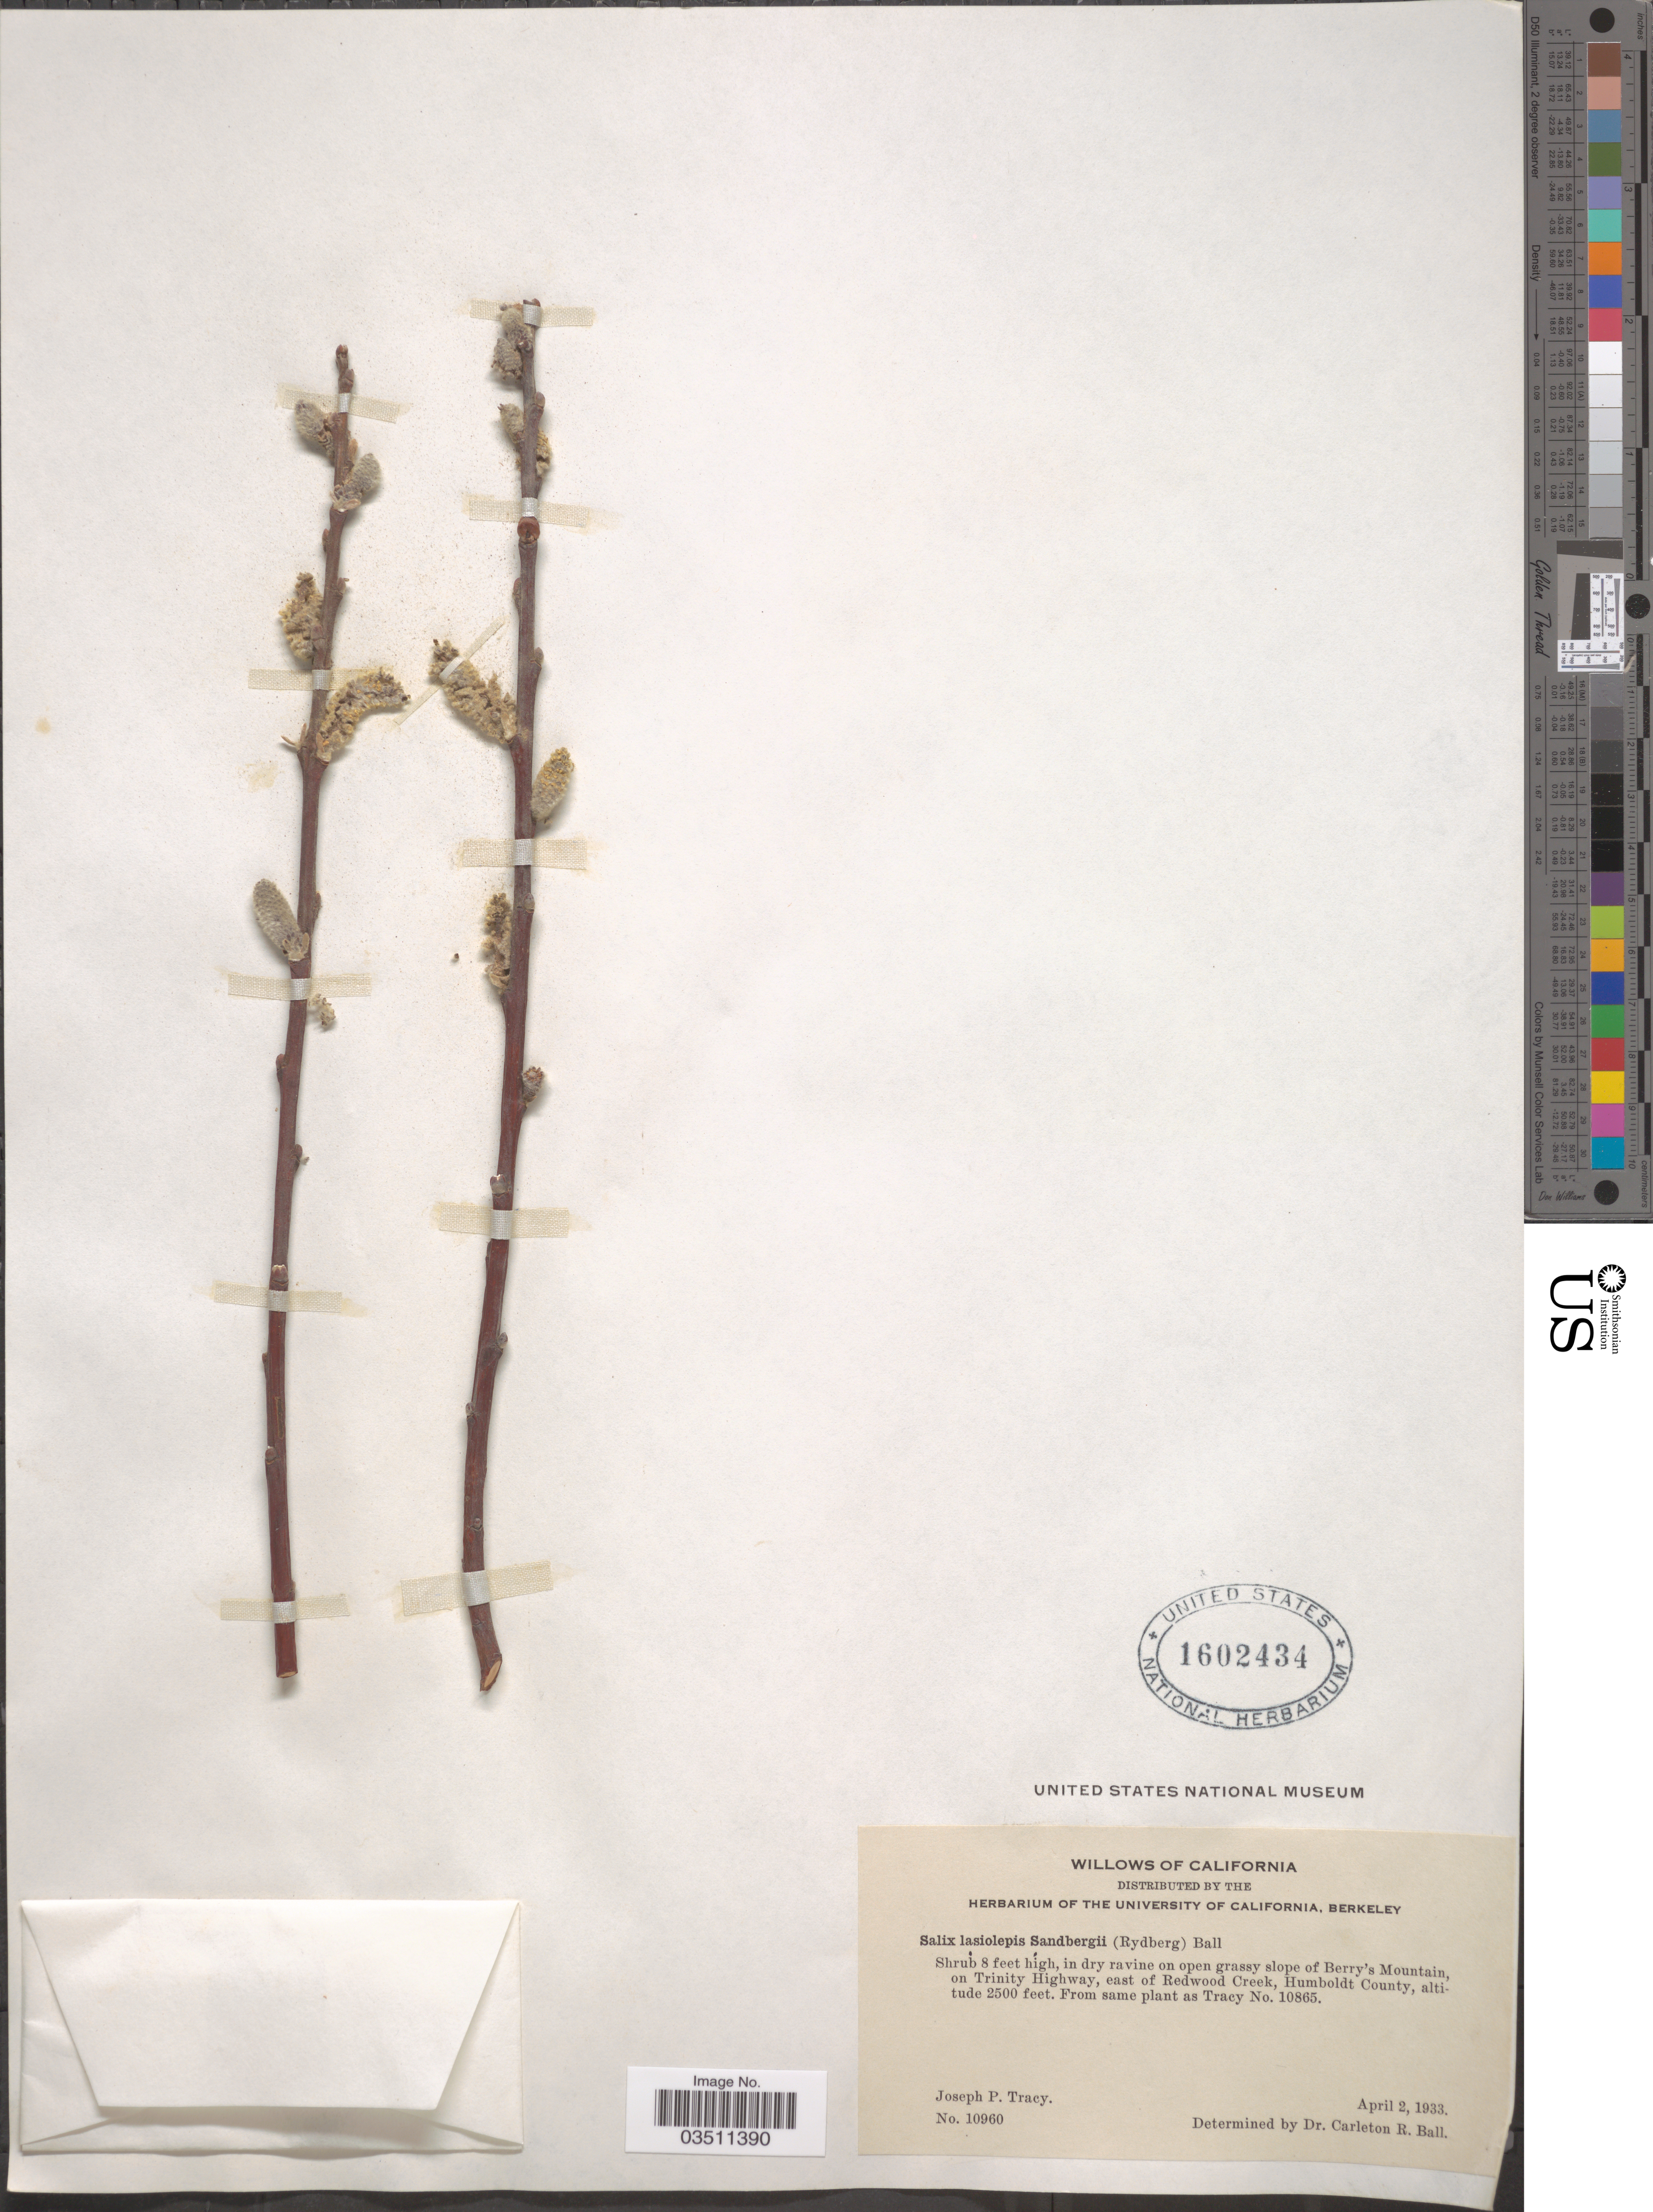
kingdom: Plantae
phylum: Tracheophyta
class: Magnoliopsida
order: Malpighiales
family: Salicaceae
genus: Salix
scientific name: Salix lasiolepis var. sandbergii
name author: (Rydb.) C.R. Ball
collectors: J. Tracy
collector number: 10960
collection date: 1933-04-02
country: United States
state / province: California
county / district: Humboldt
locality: In dry ravine on open grassy slope of Berry's Mountain, on Trinity Highway, east of Redwood Creek, Humboldt County.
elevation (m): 762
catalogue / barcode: US 1602434